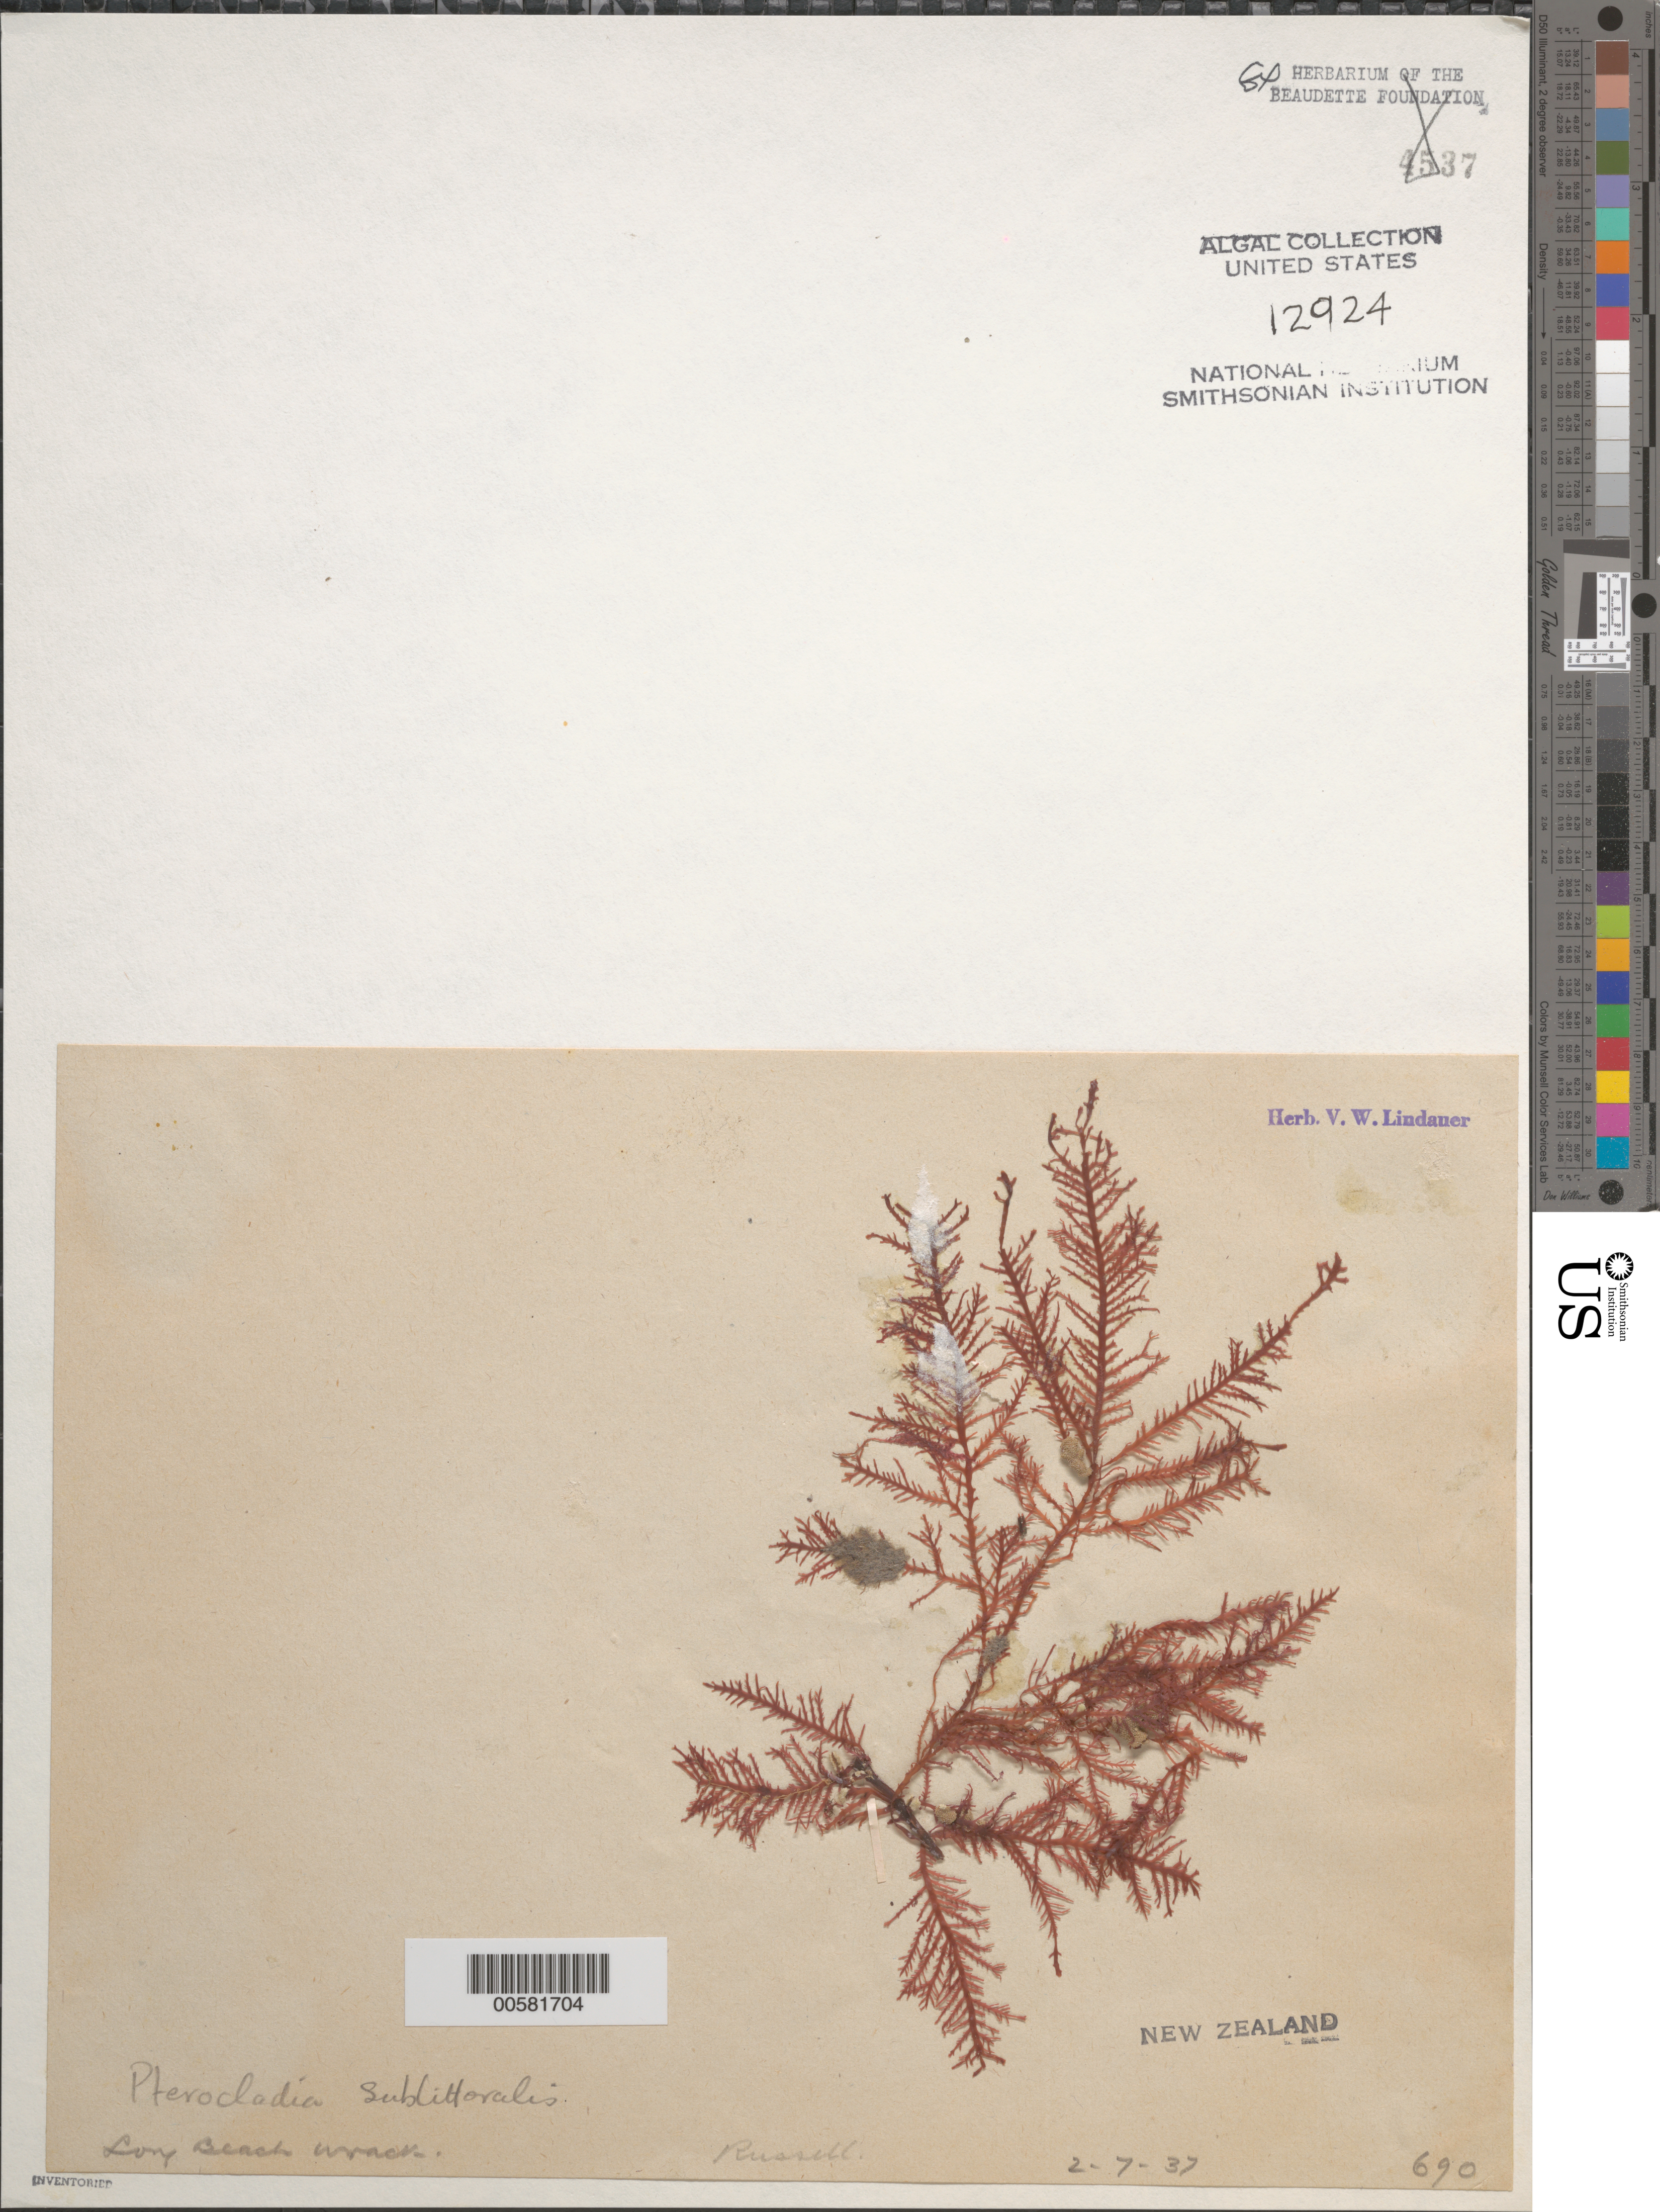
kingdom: Plantae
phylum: Rhodophyta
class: Florideophyceae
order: Gelidiales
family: Pterocladiaceae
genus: Pterocladia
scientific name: Pterocladia sublittoralis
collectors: V. Lindauer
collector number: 690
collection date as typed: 02 Jul 1937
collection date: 1937-07-02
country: New Zealand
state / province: Northland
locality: Long beach, russell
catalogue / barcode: US 12924